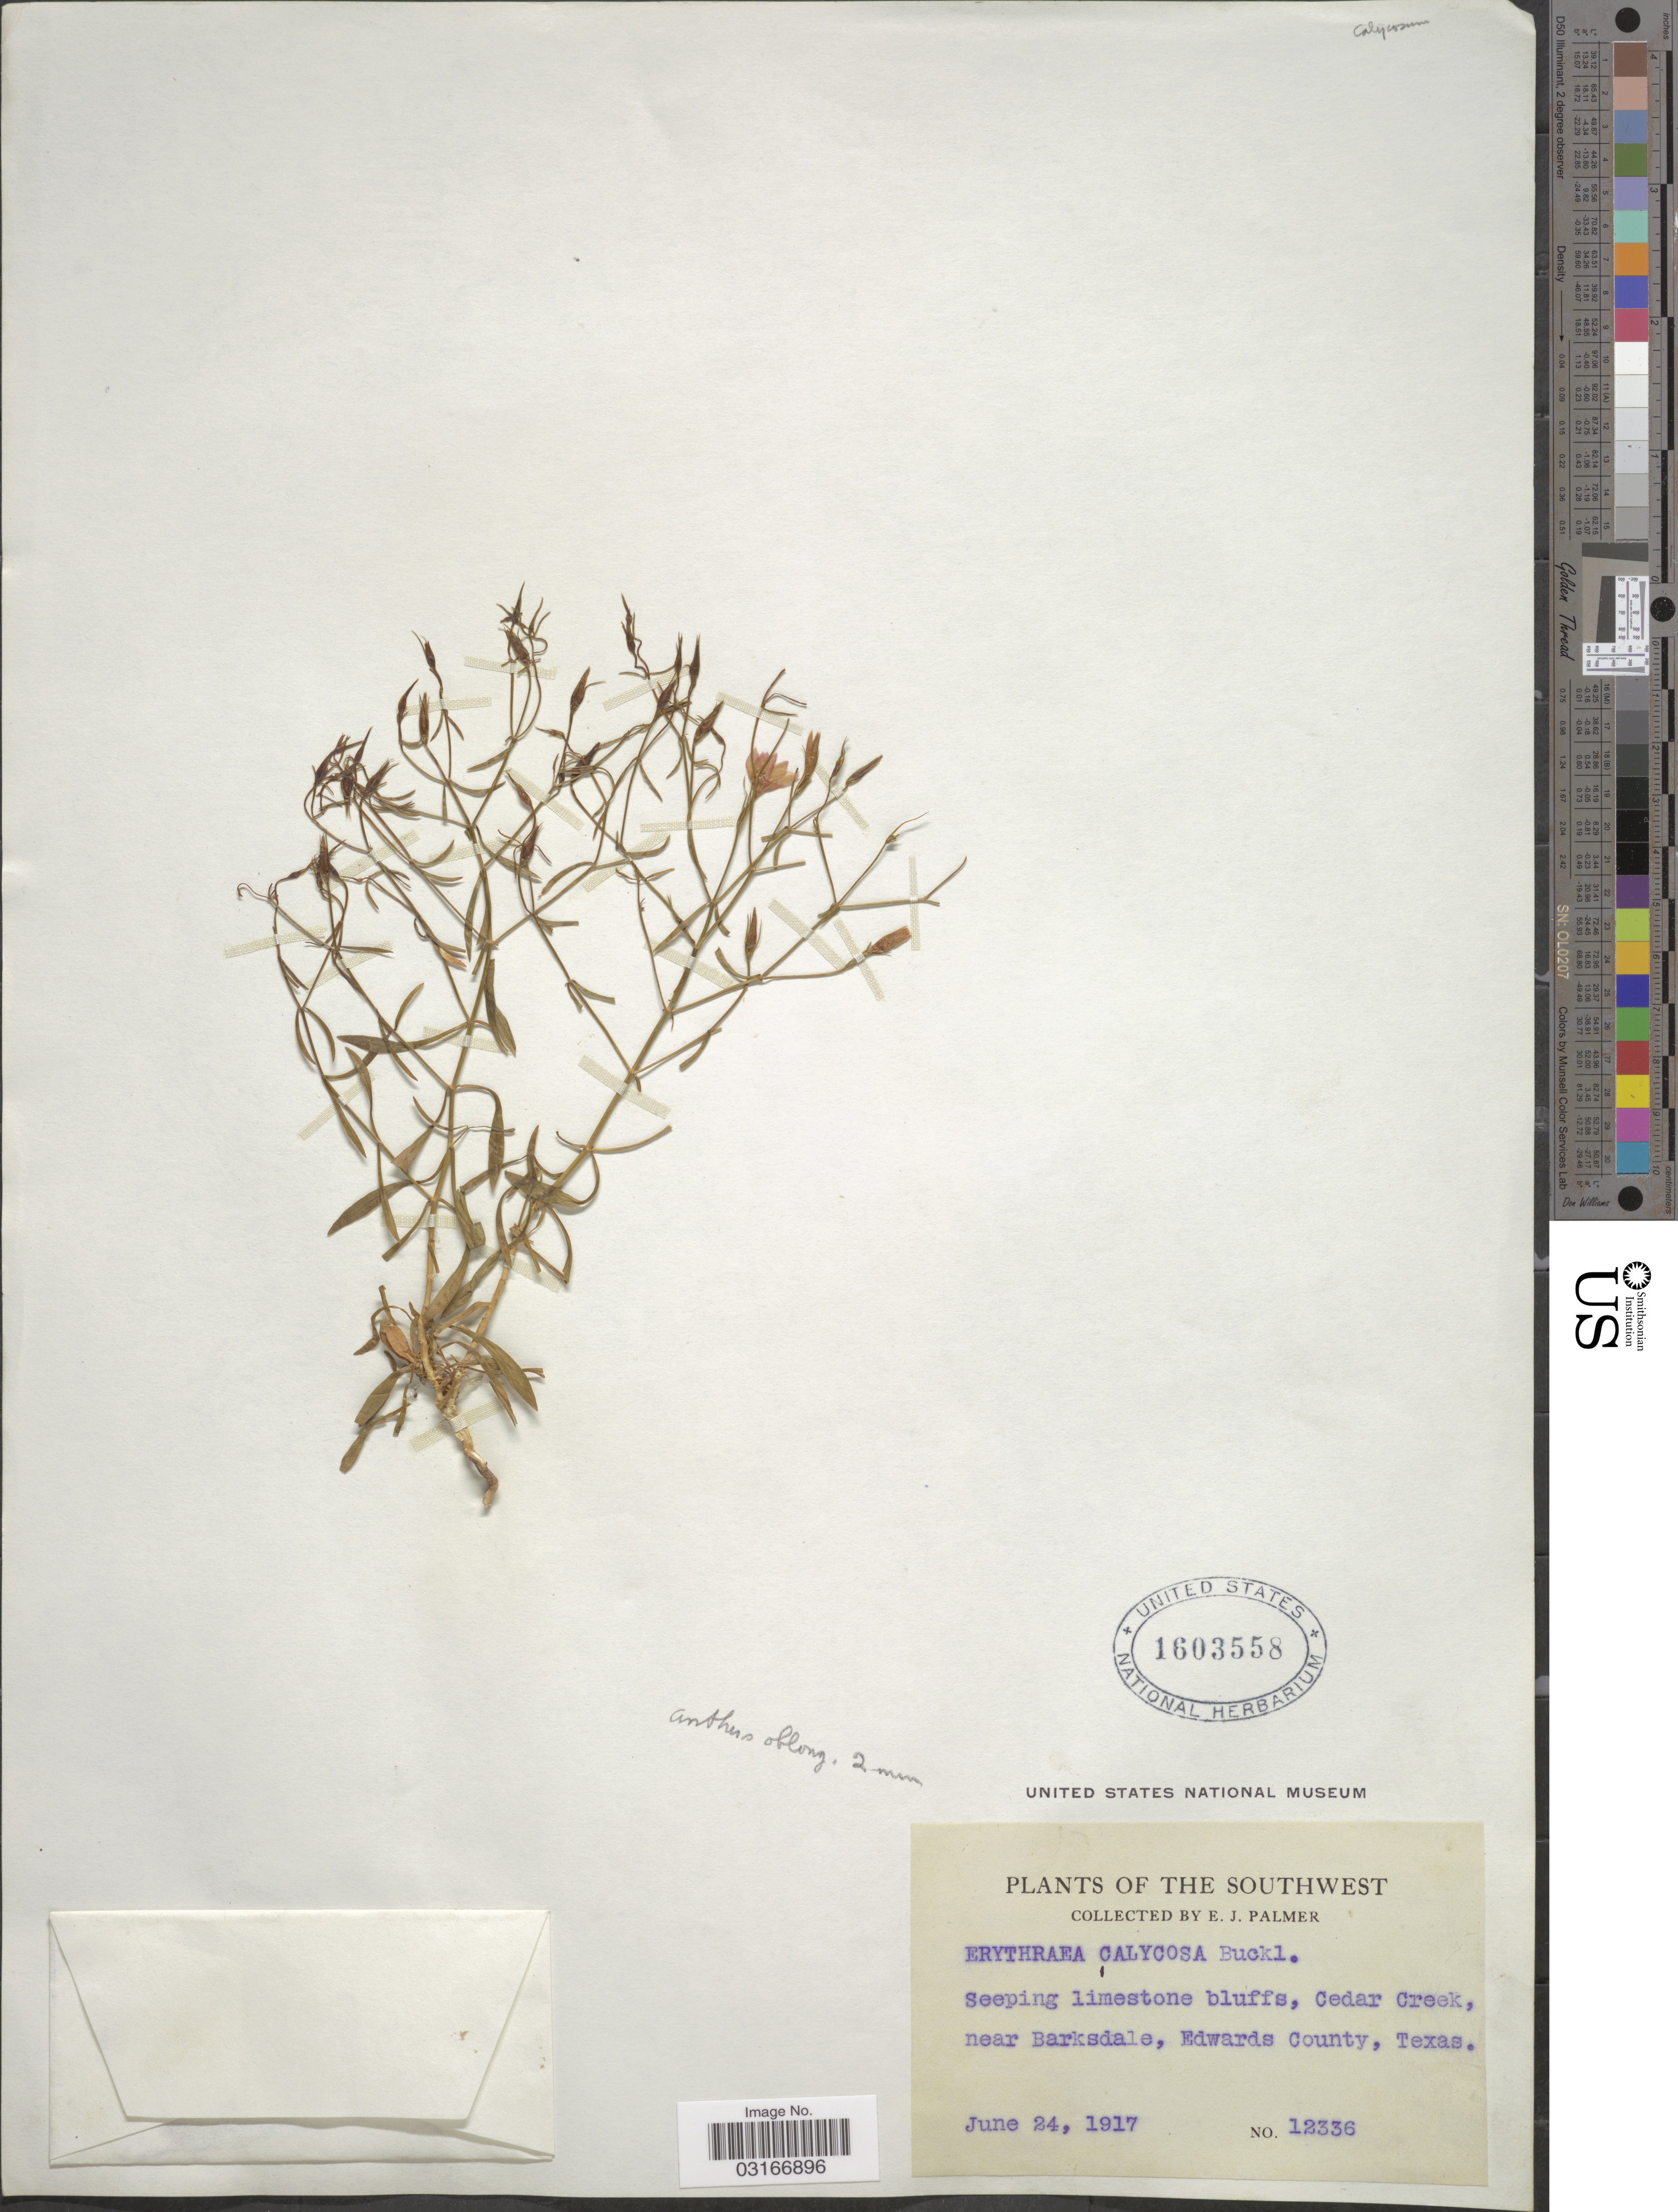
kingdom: Plantae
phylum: Tracheophyta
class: Magnoliopsida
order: Gentianales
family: Gentianaceae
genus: Centaurium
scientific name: Centaurium calycosum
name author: (Buckley) Buckley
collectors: E. J. Palmer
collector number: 12336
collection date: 1917-06-24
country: United States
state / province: Texas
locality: The Southwest, Seeping limestone bluffs, Cedar Creek, near Barksdale, Edwards County.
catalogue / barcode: US 1603558